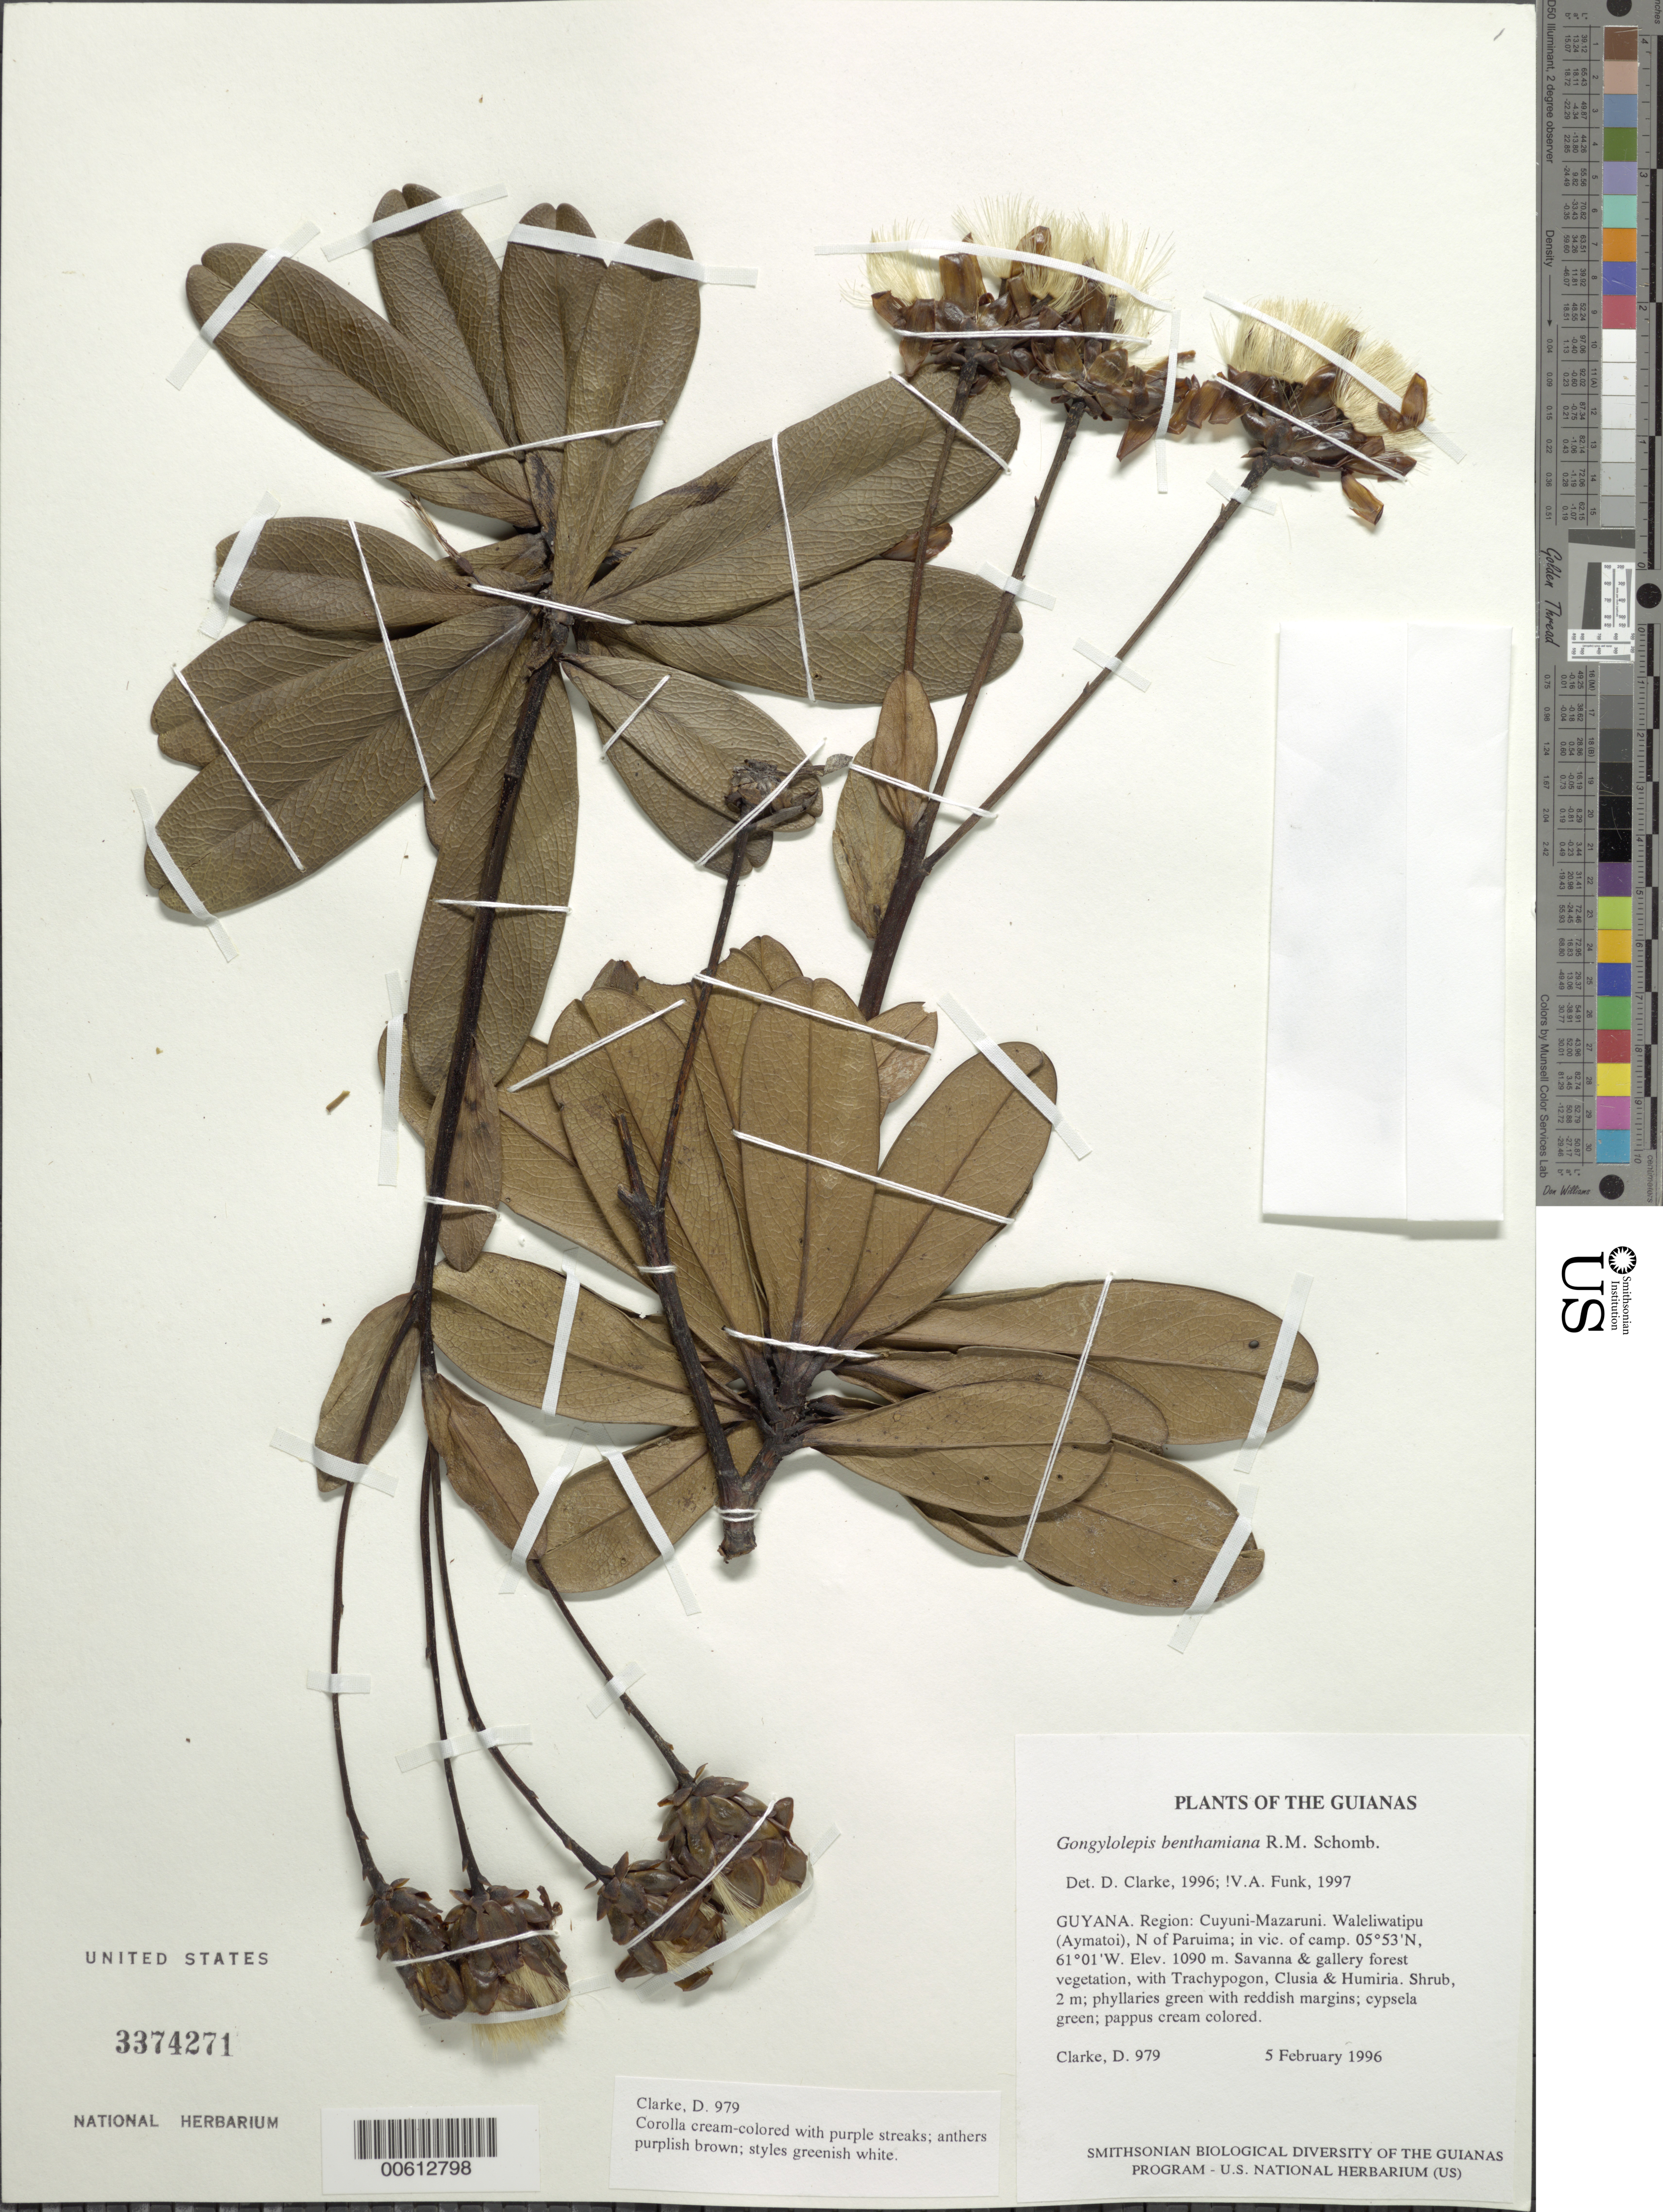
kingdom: Plantae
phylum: Tracheophyta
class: Magnoliopsida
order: Asterales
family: Asteraceae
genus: Gongylolepis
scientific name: Gongylolepis benthamiana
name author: R.H. Schomb.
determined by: Funk, Vicki A., (BOT), Smithsonian Institution - National Museum of Natural History (UNITED STATES)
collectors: H. D. Clarke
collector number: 979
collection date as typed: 5 February 1996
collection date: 1996-02-05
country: Guyana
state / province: Cuyuni-Mazaruni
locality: Waleliwatipu (Aymatoi), N of Paruima; in vic. of camp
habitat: Savanna & gallery forest vegetation, with Trachypogon, Clusia & Humiria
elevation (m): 1090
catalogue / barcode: US 3374271